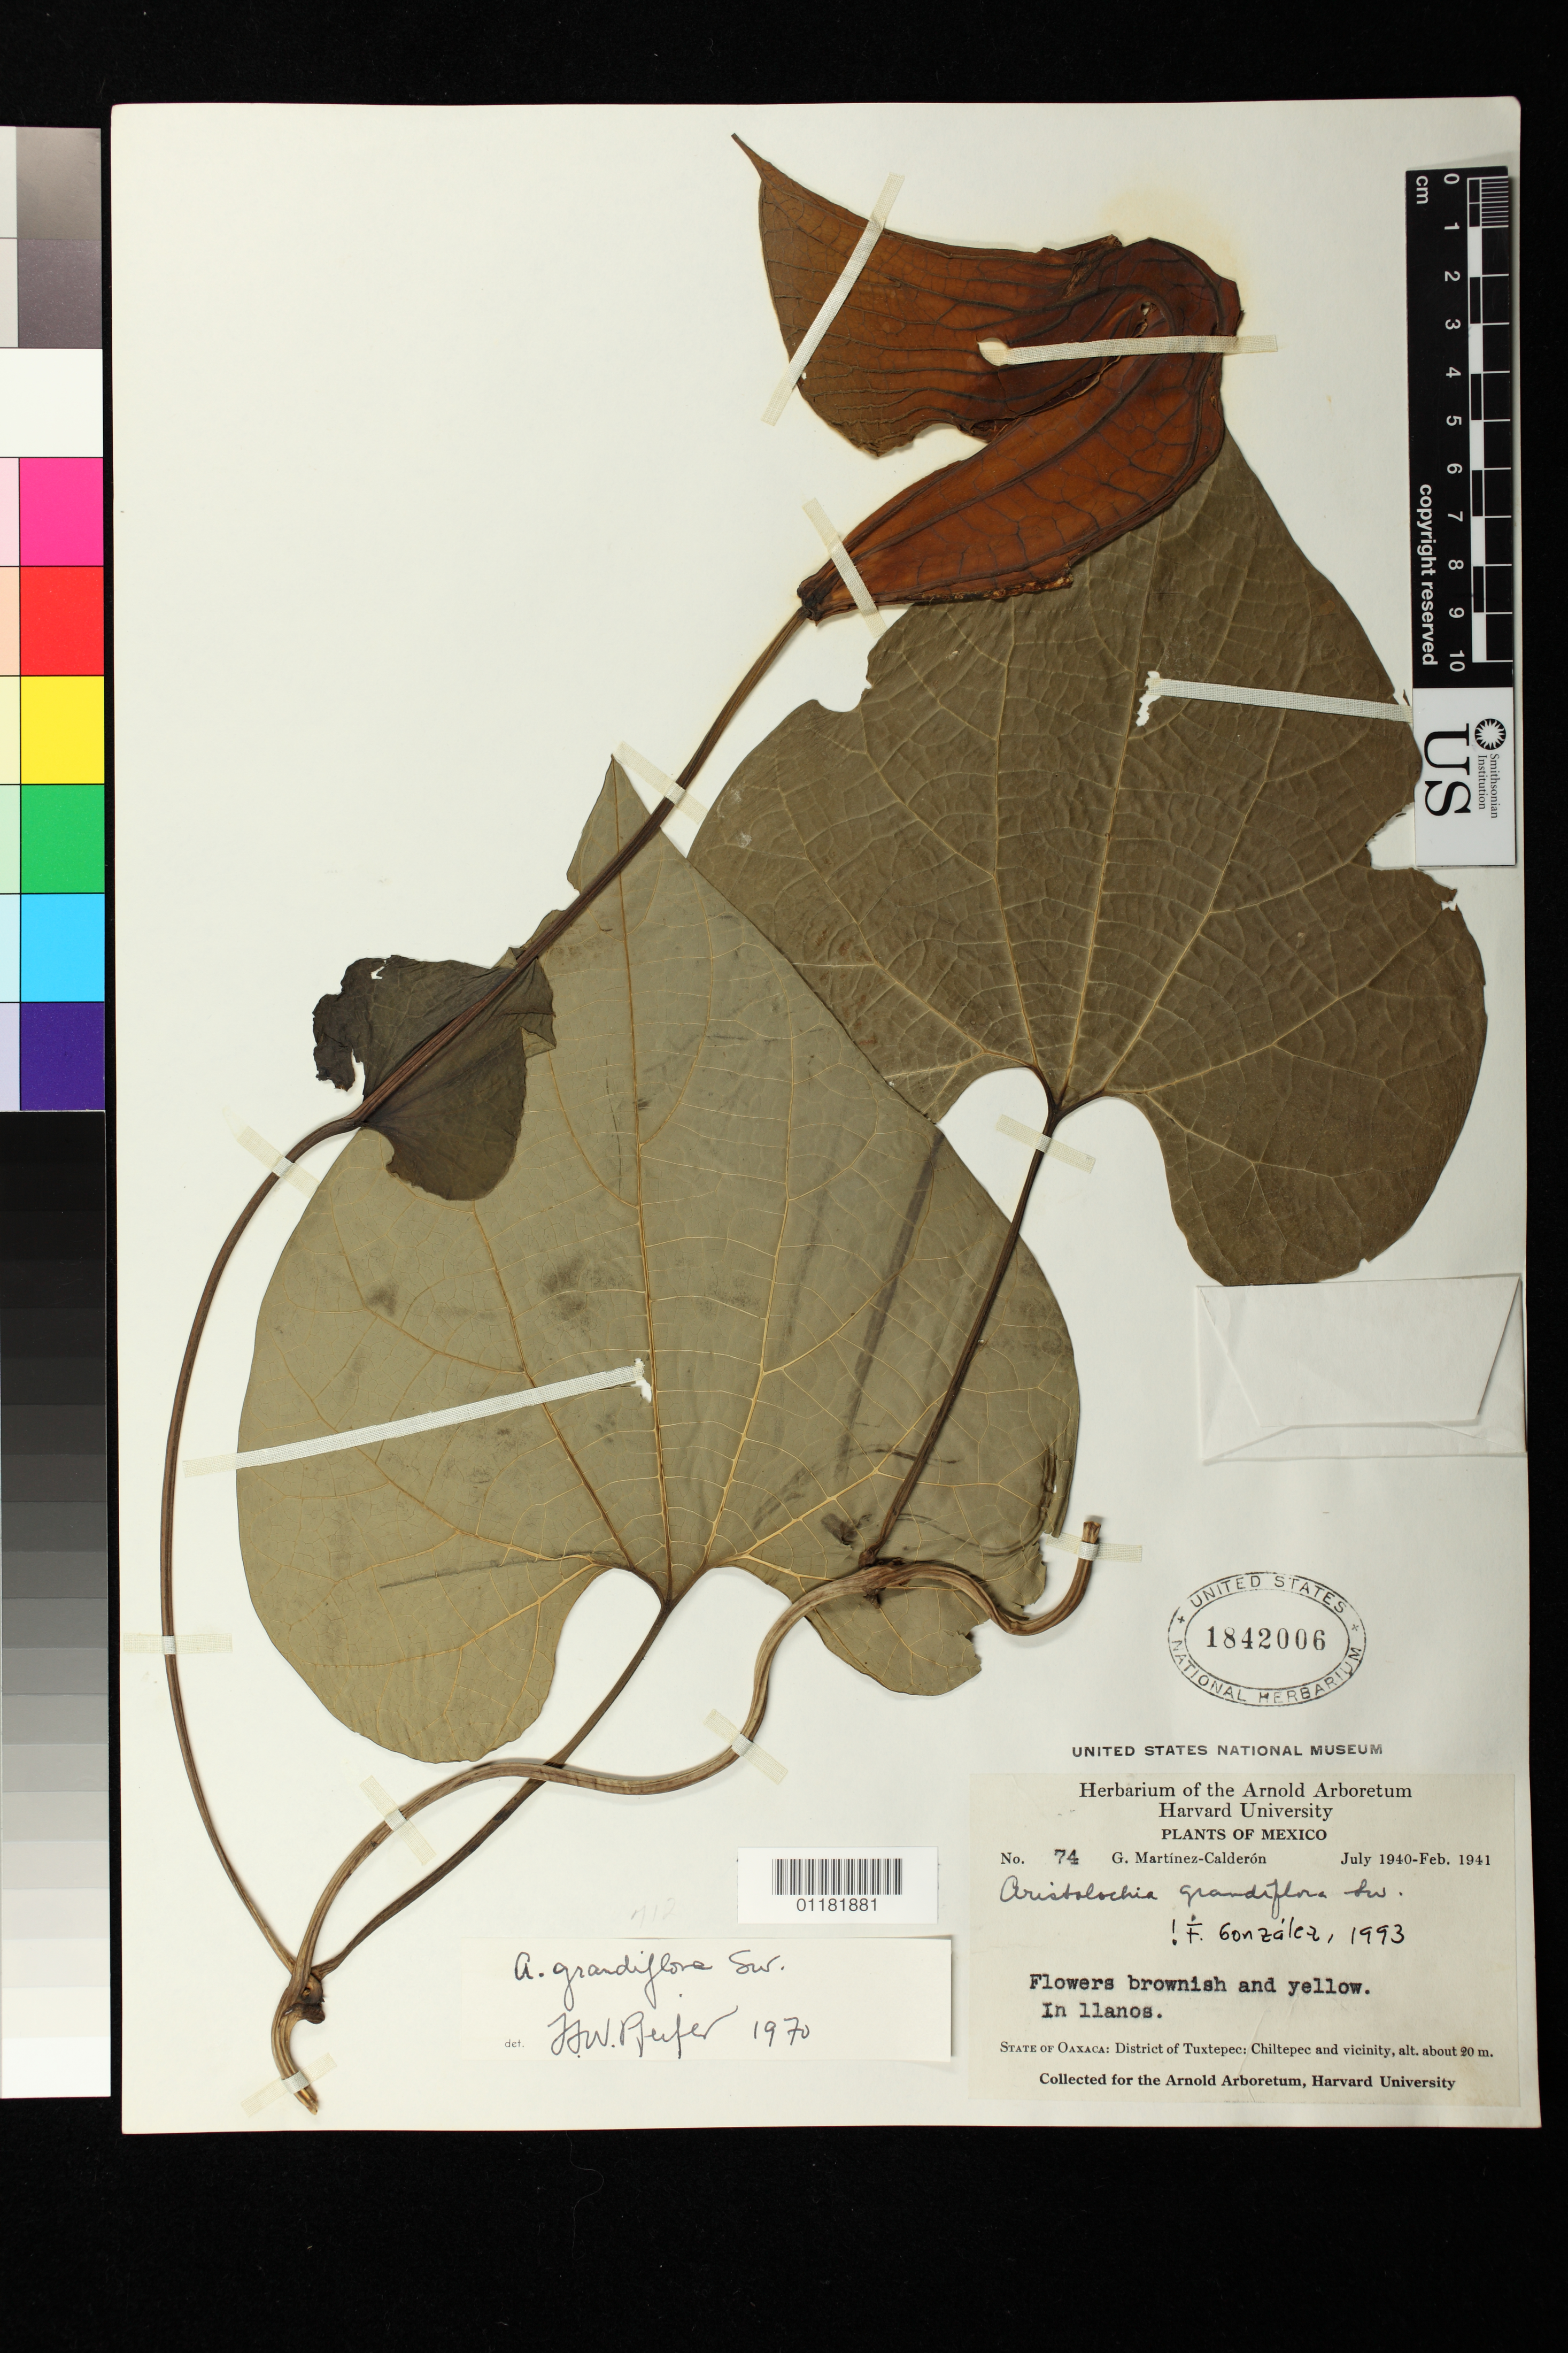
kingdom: Plantae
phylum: Tracheophyta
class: Magnoliopsida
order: Piperales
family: Aristolochiaceae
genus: Aristolochia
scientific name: Aristolochia grandiflora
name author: Sw.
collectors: G. Martínez Calderón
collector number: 74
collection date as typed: Jul 1940 to -- Feb 1941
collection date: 1940-07/1941-02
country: Mexico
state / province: Oaxaca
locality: District of Tuxtepec: Chiltepec and vicinity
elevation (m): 20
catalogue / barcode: US 1842006